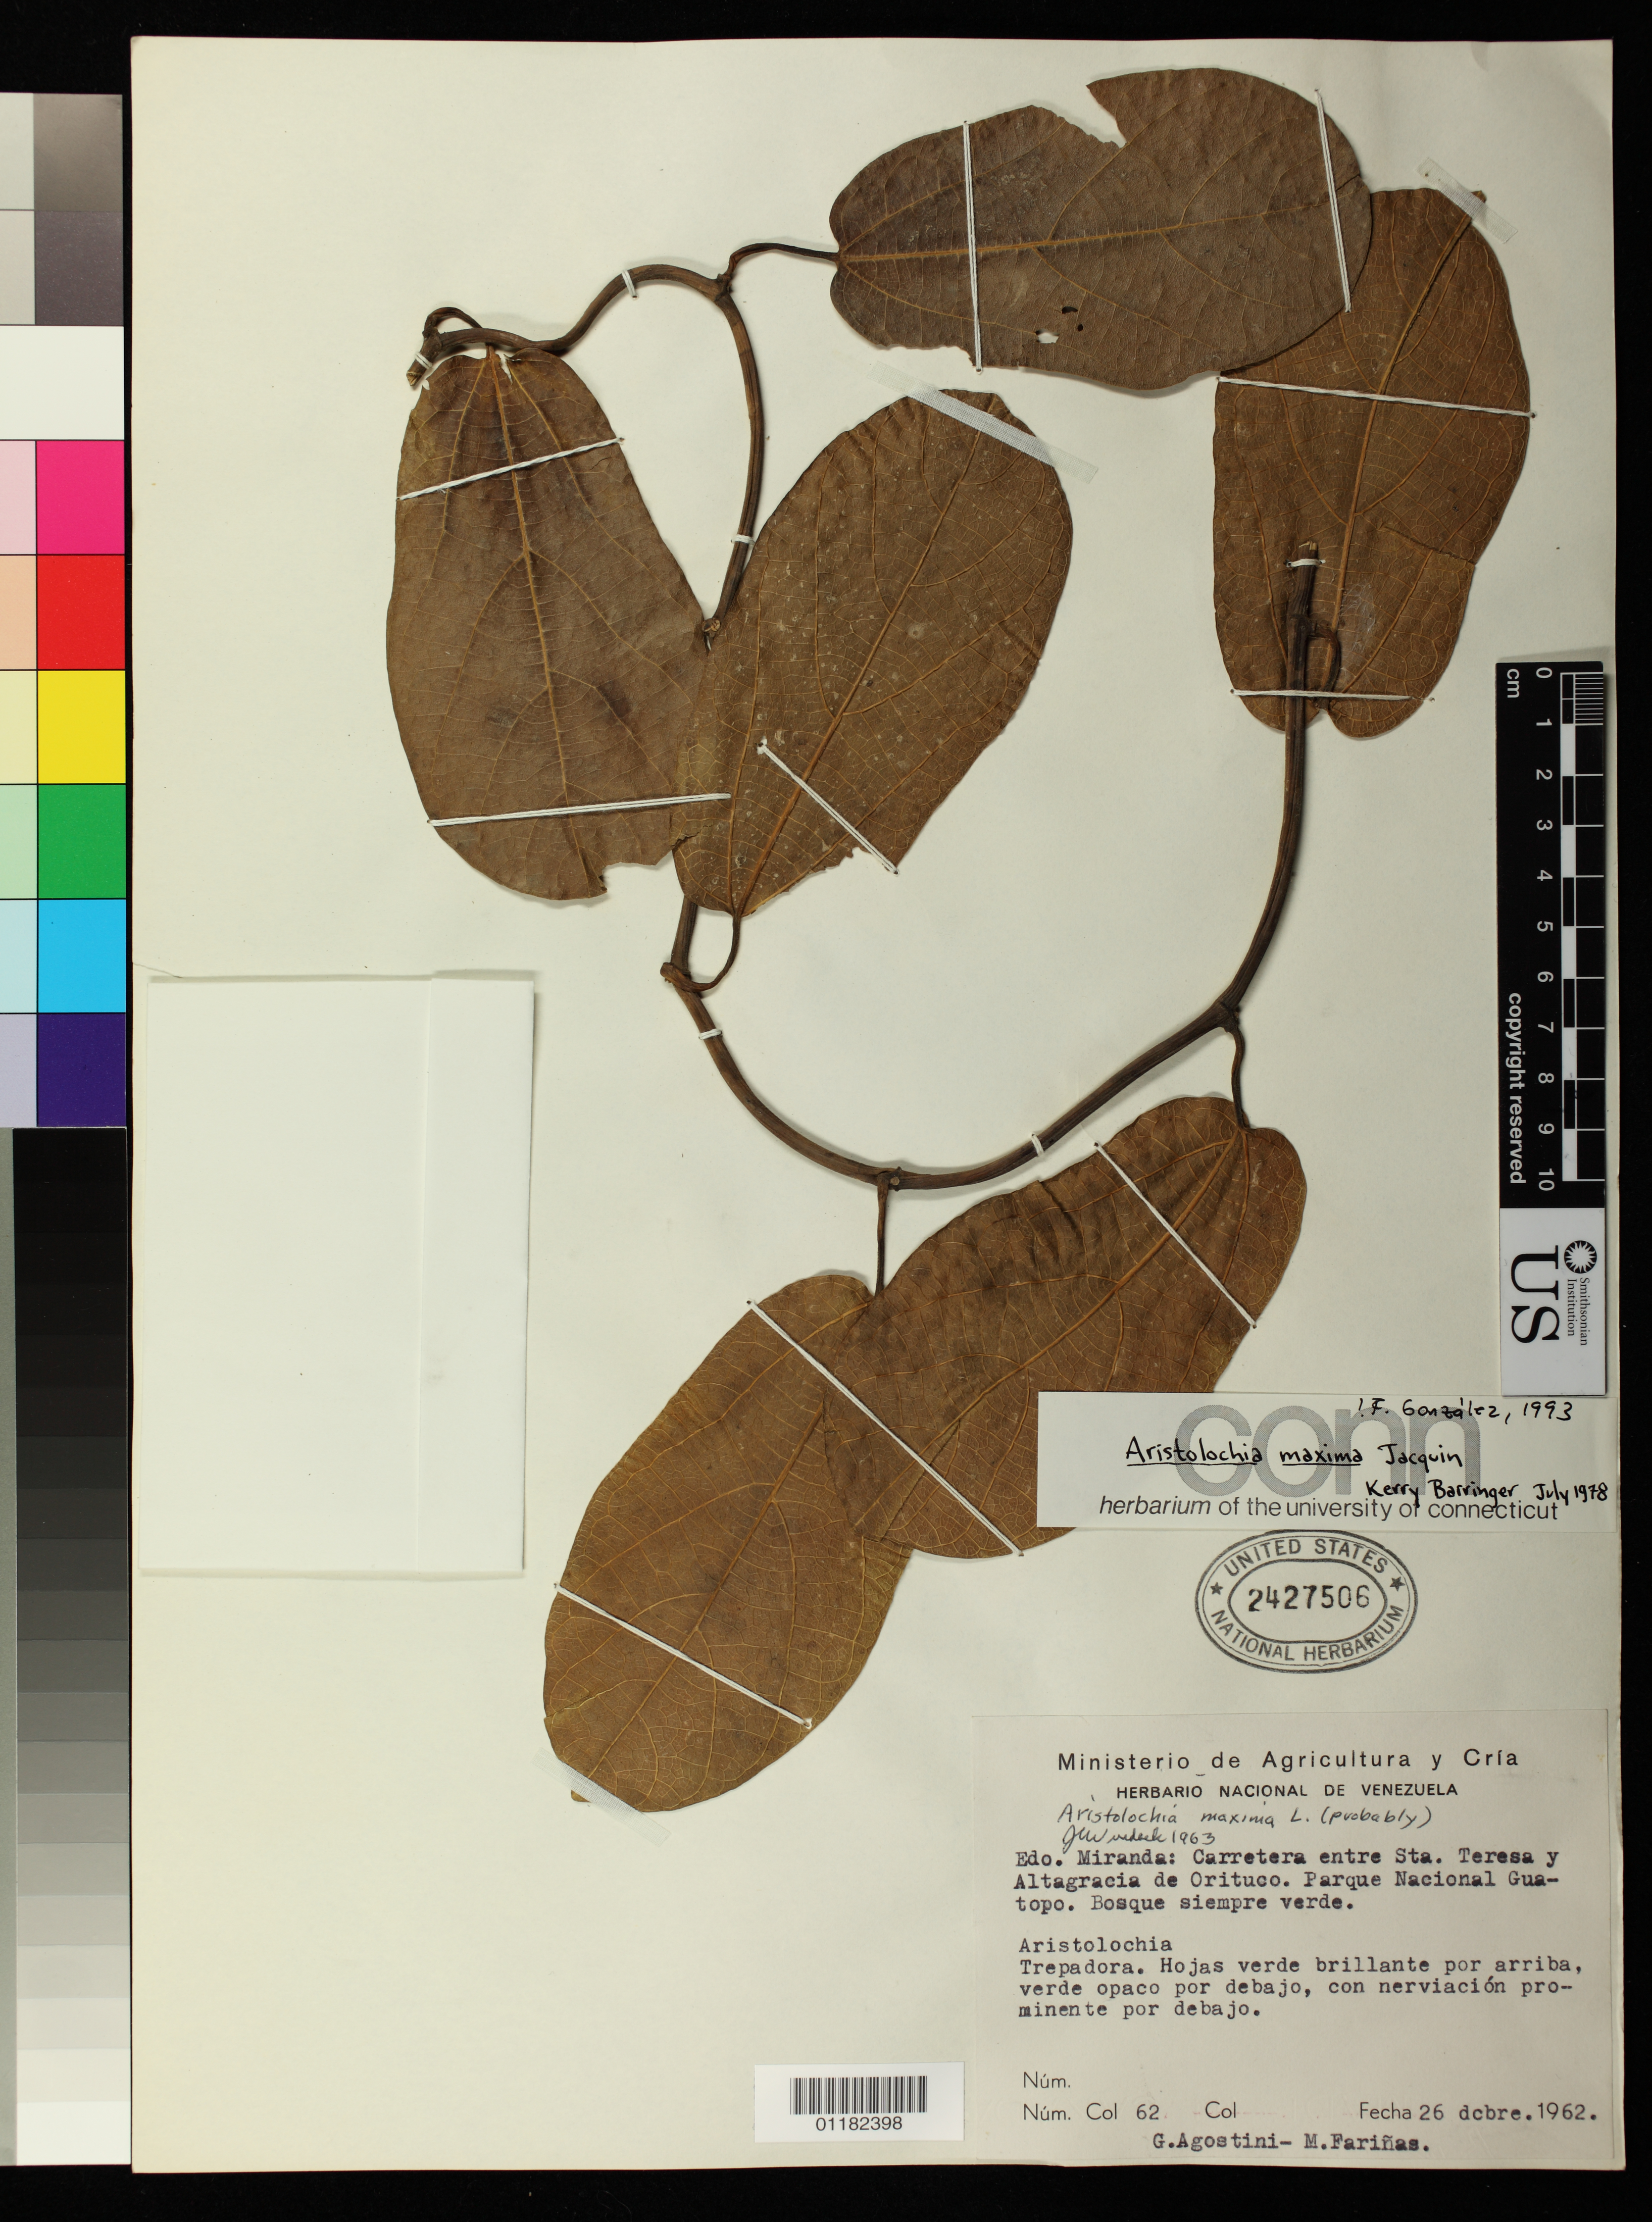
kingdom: Plantae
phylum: Tracheophyta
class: Magnoliopsida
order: Piperales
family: Aristolochiaceae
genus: Aristolochia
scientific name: Aristolochia maxima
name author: Jacq.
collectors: G. Agostini & M. Fariñas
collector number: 62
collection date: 1962-12-26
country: Venezuela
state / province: Miranda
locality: Carretera entre Santa Teresa y Altagracia de Orituco. Parque Nacional Guatopo.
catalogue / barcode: US 2427506